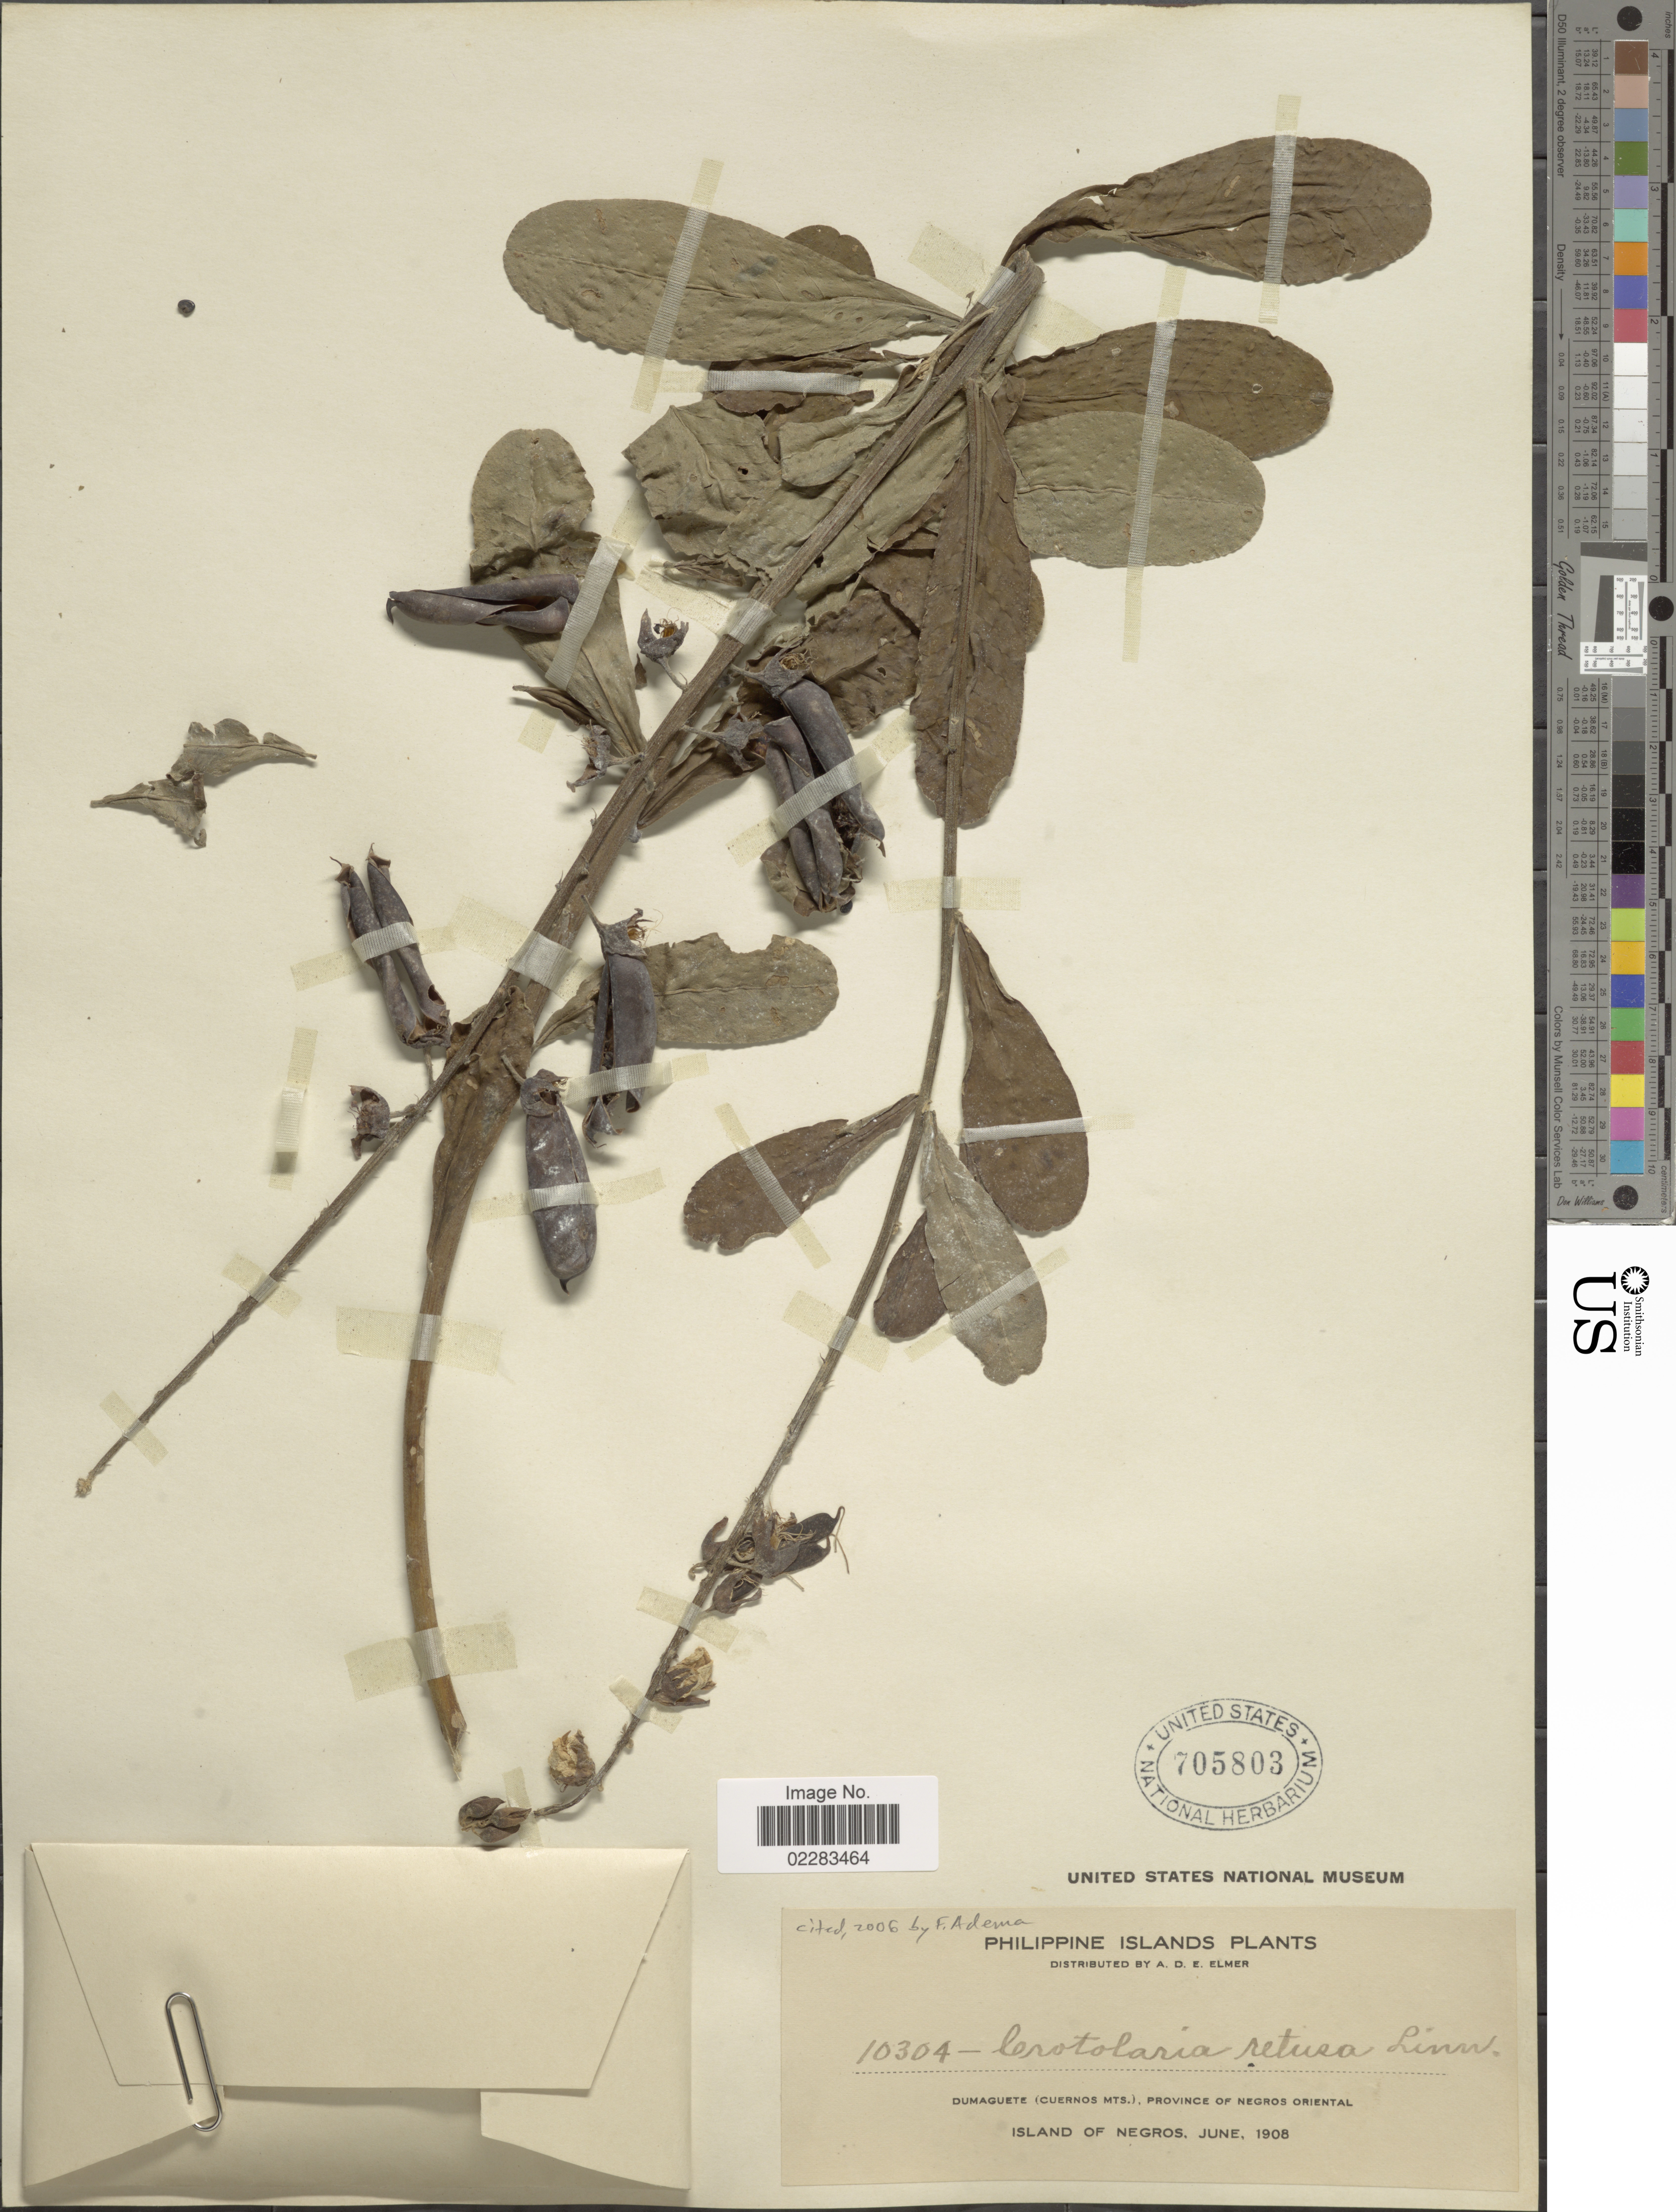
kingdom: Plantae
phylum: Tracheophyta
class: Magnoliopsida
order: Fabales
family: Fabaceae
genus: Crotalaria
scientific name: Crotalaria retusa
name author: L.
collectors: A. D. E. Elmer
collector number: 10304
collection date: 1908-06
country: Philippines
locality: Philippine Islands, Dumaguete (Cuernos Mts.), Province of Negros Oriental, Island of Negros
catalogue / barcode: US 705803